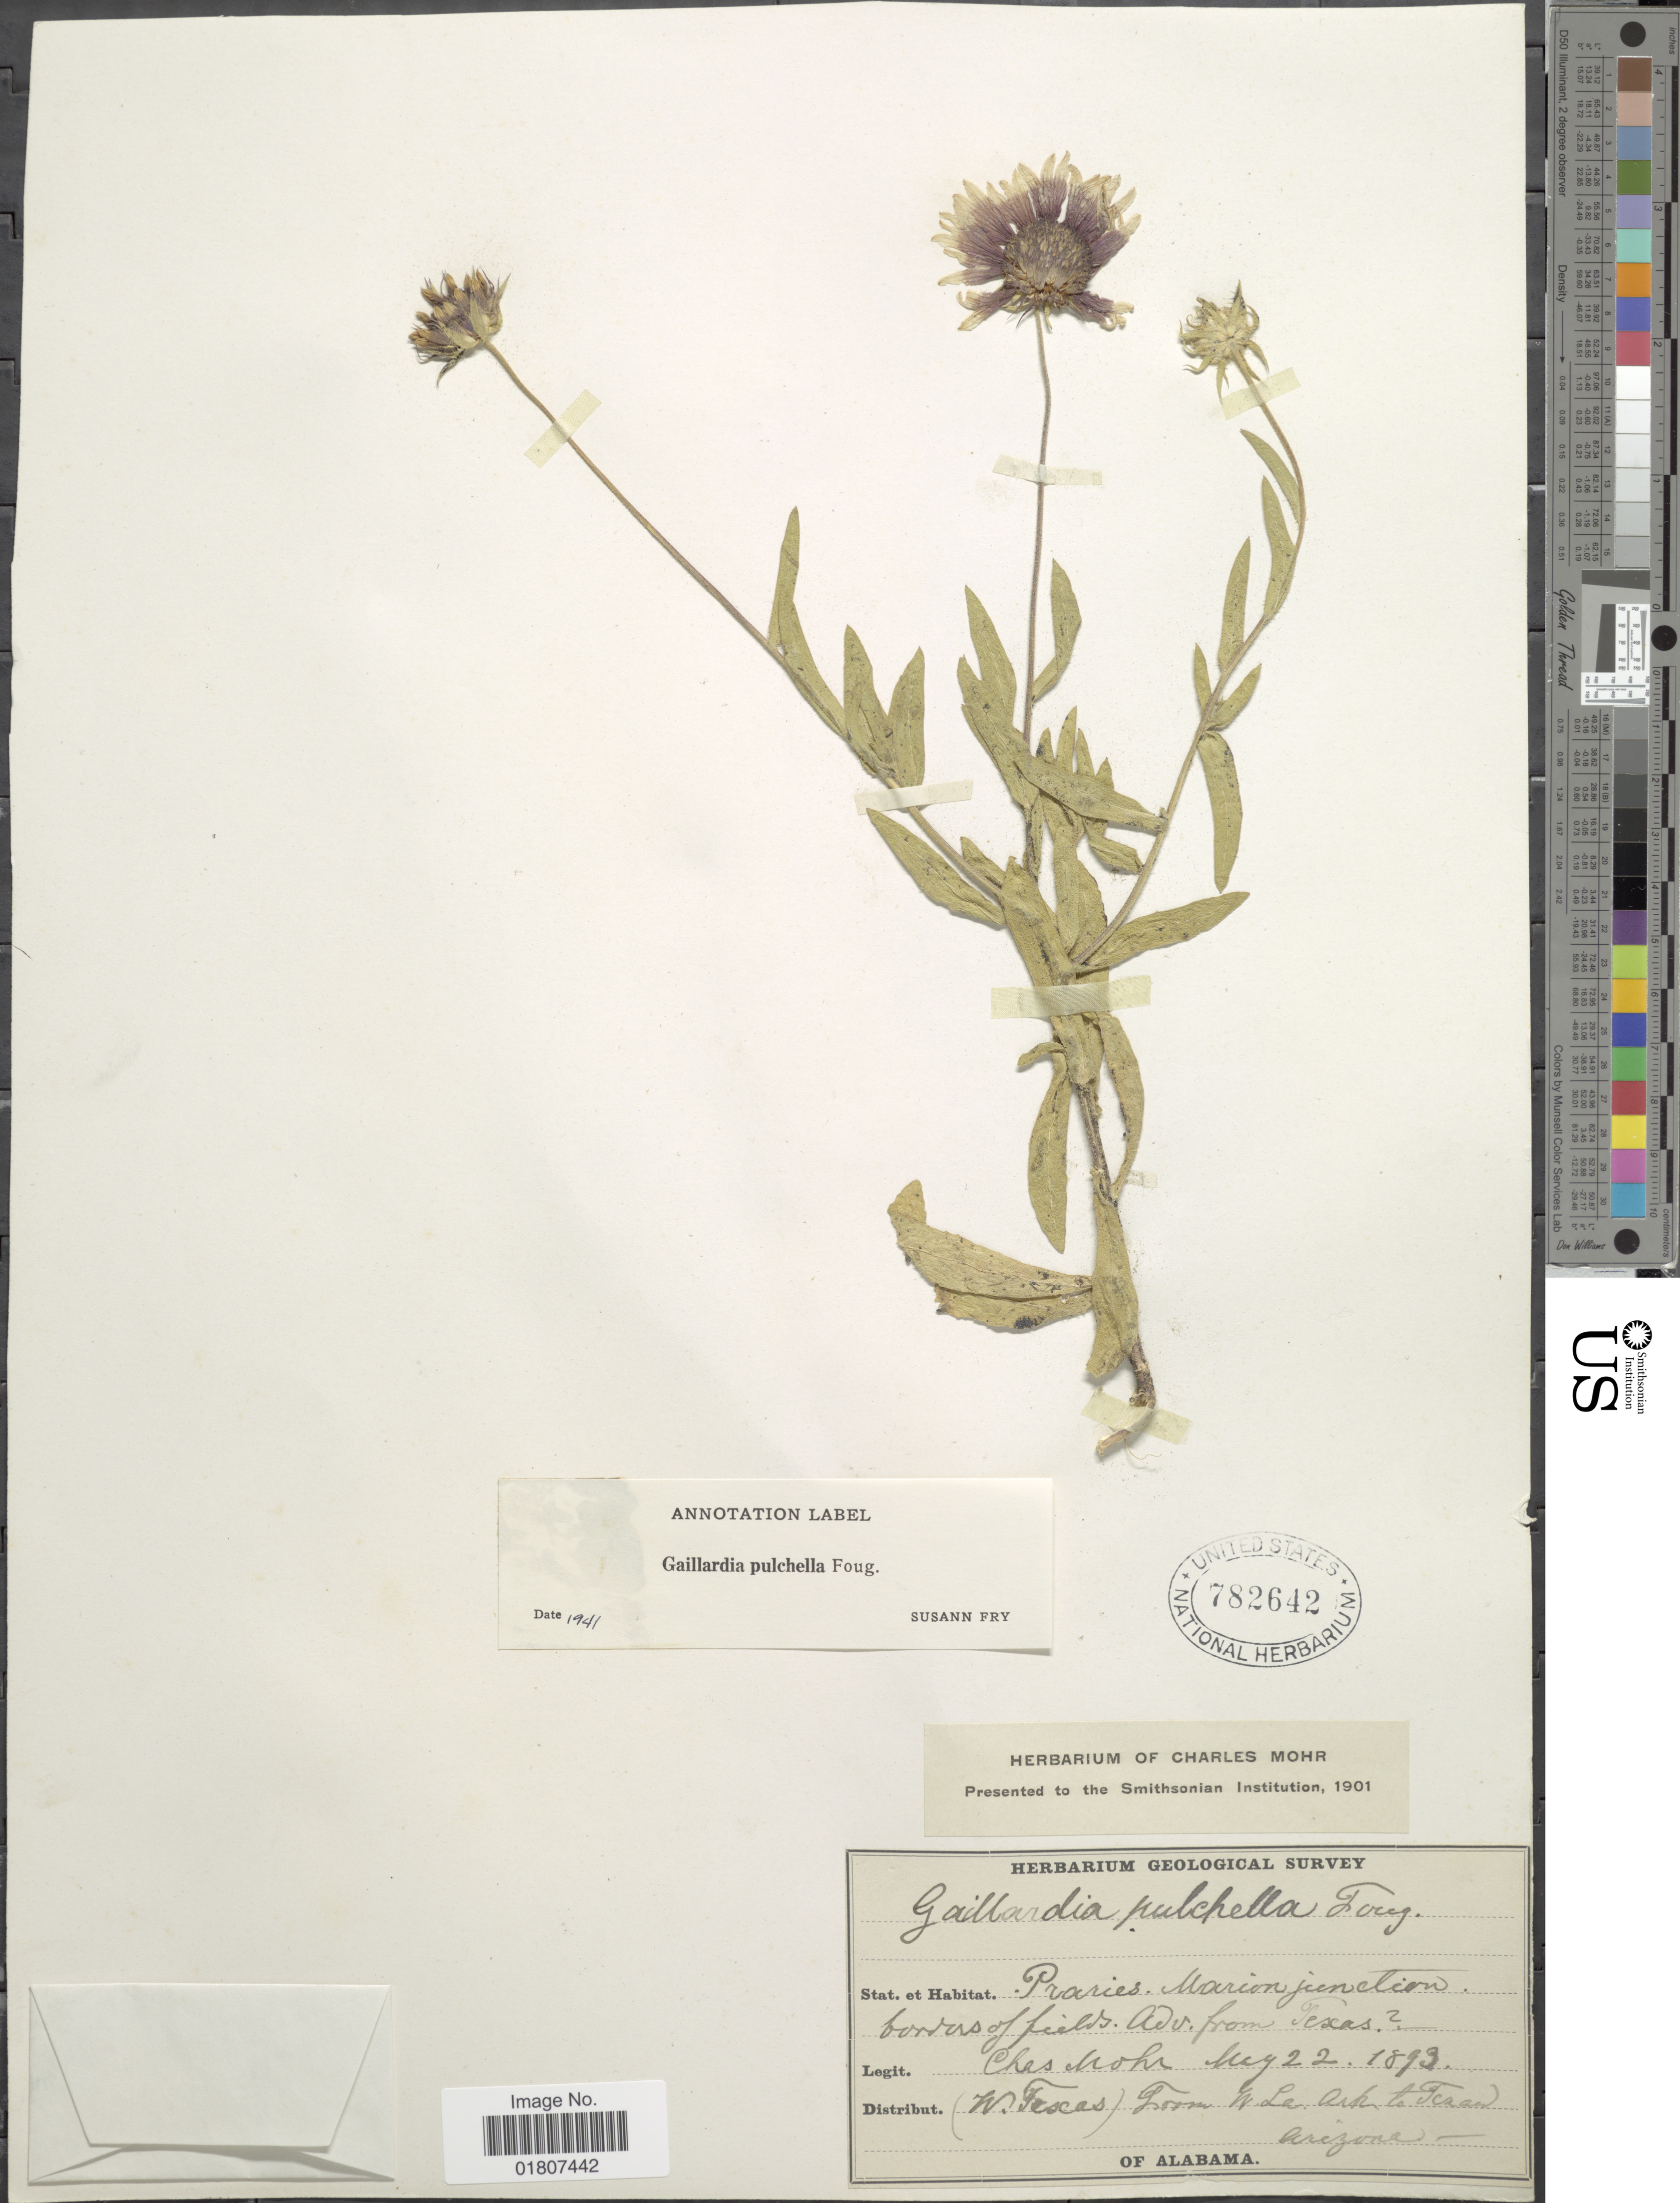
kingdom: Plantae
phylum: Tracheophyta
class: Magnoliopsida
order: Asterales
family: Asteraceae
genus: Gaillardia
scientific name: Gaillardia pulchella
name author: Foug.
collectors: Mohr, C. T. (herbarium)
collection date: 1893-05-22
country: United States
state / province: Texas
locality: From Texas [unsure placement]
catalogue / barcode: US 782642